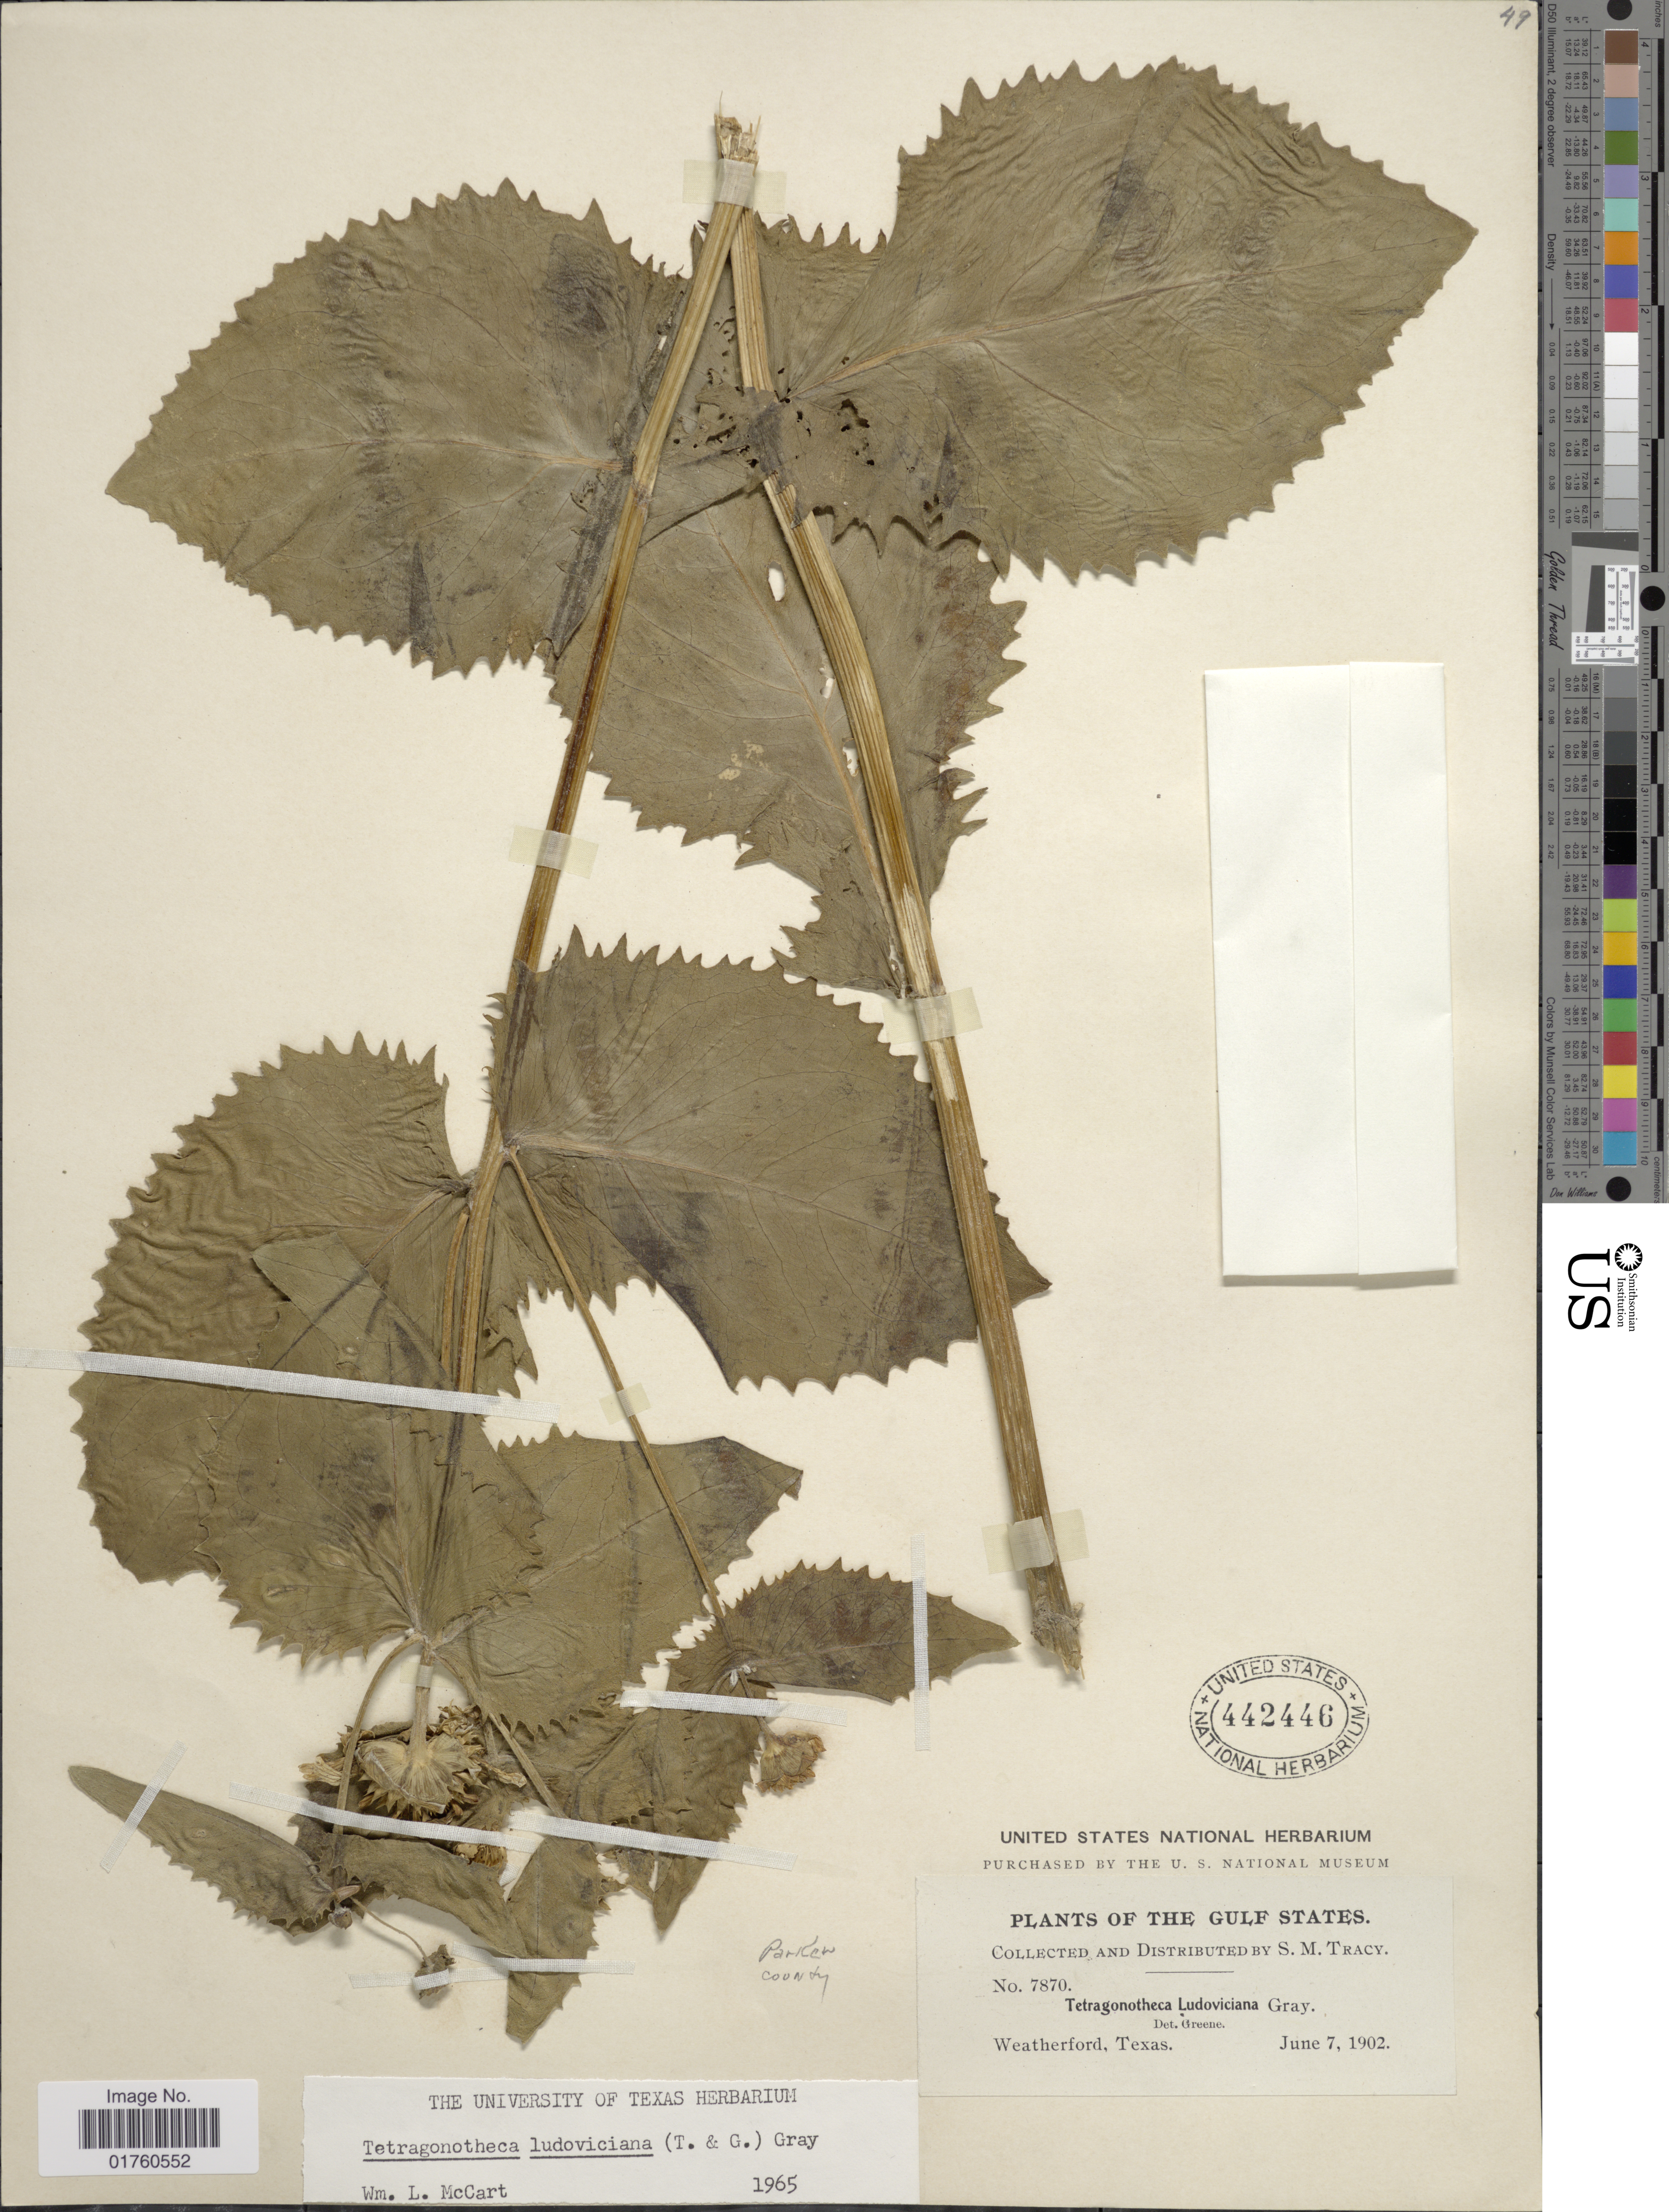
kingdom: Plantae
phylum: Tracheophyta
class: Magnoliopsida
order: Asterales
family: Asteraceae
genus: Tetragonotheca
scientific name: Tetragonotheca ludoviciana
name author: A. Gray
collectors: S. M. Tracy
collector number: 7870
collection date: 1902-06-07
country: United States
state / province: Texas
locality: Weatherford. The Gulf States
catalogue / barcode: US 442446